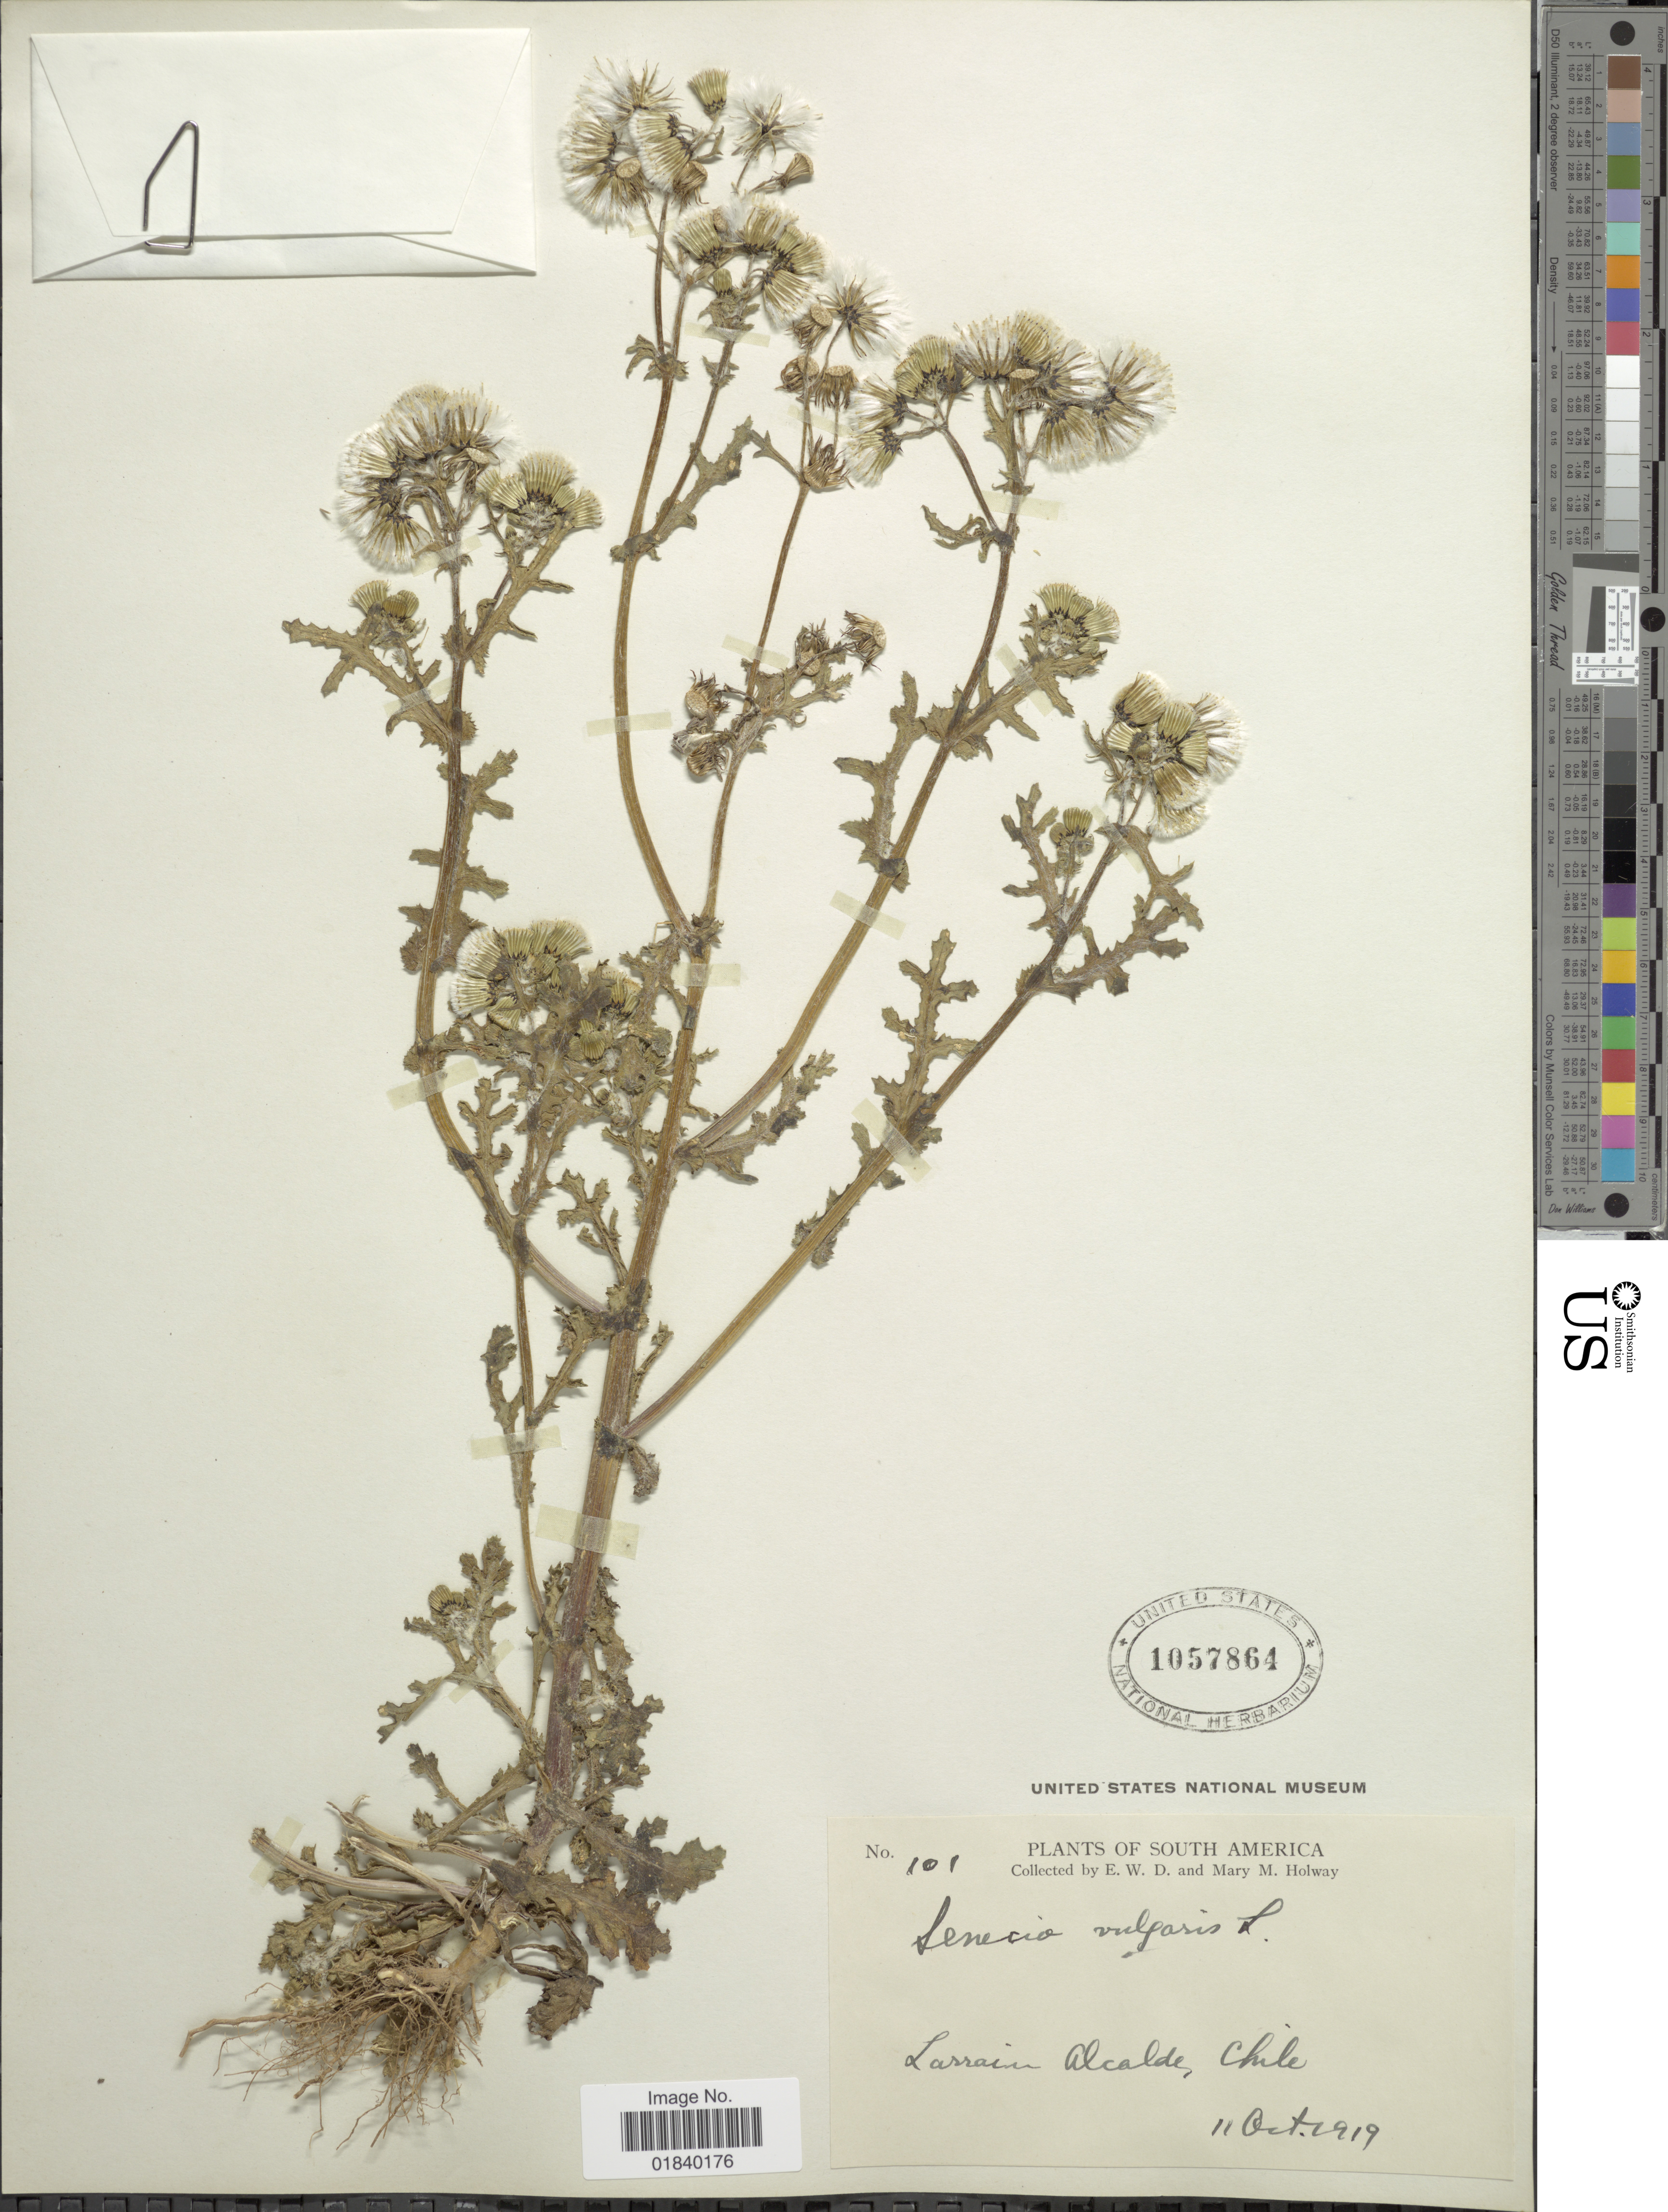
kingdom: Plantae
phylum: Tracheophyta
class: Magnoliopsida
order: Asterales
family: Asteraceae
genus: Senecio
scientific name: Senecio vulgaris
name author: L.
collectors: E. W. D. Holway & M. M. Holway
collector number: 101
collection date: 1919-10-11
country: Chile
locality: Larrain Alcade, Chile.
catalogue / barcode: US 1057864